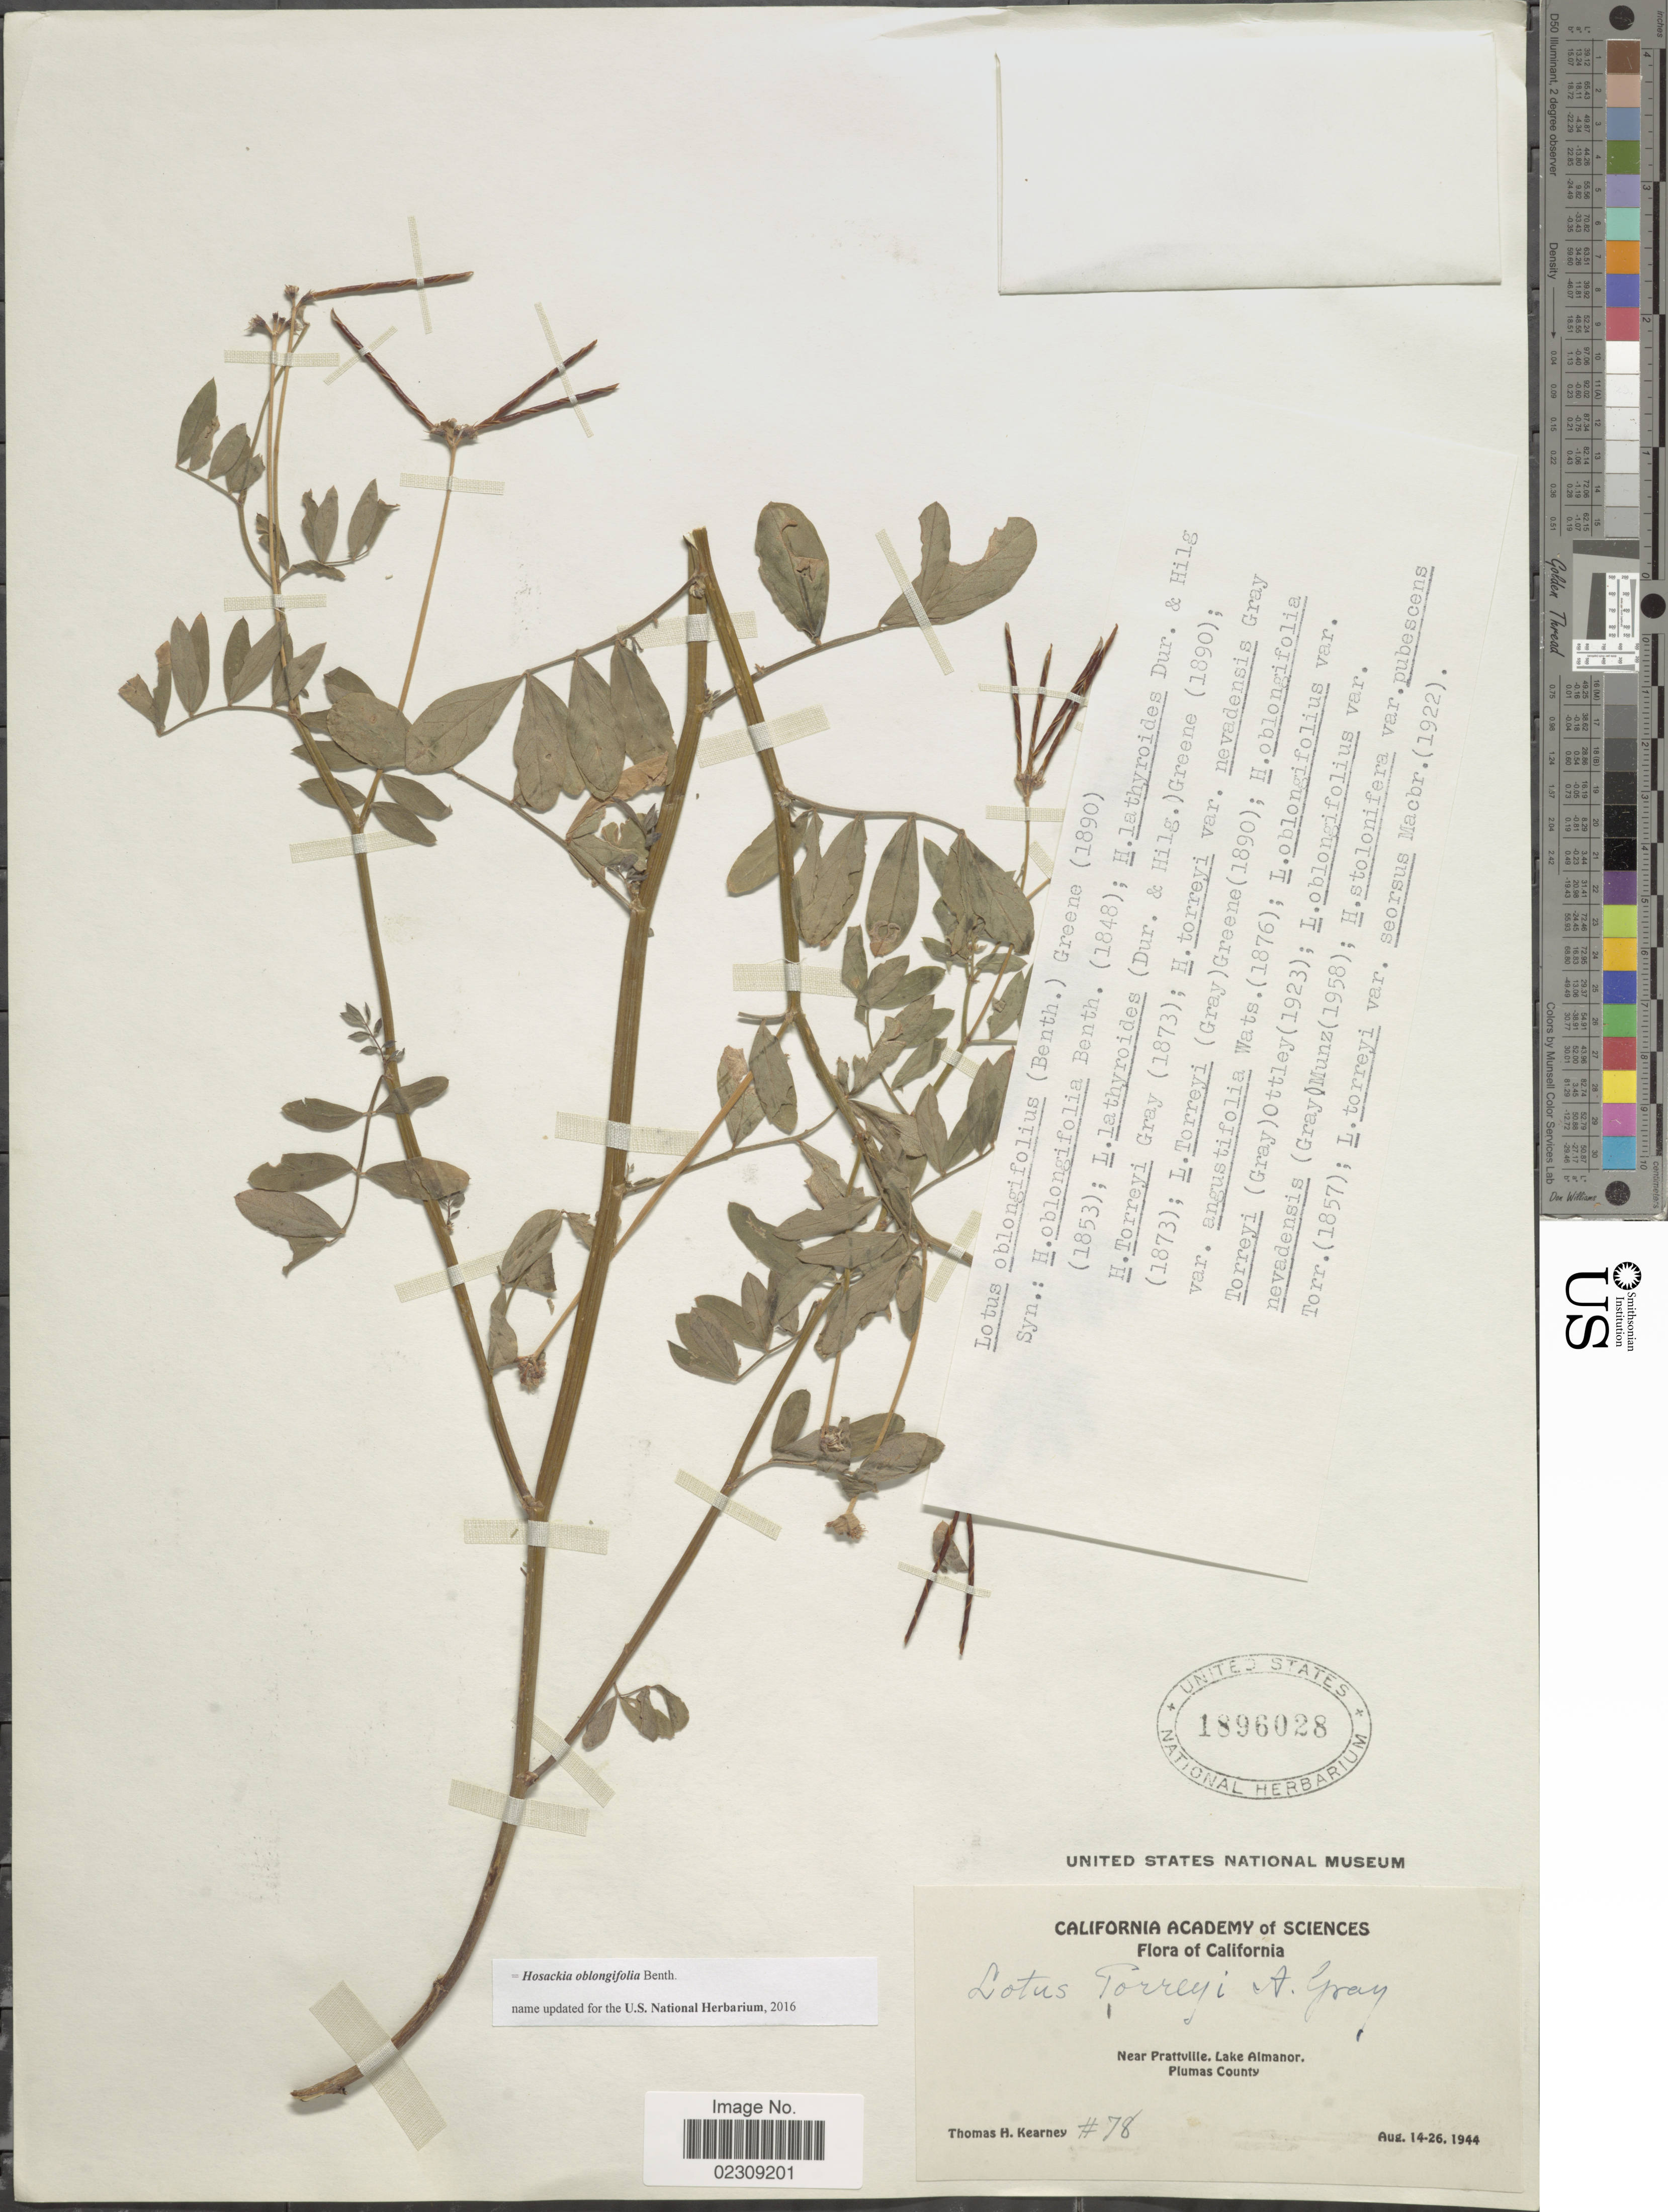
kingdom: Plantae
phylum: Tracheophyta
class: Magnoliopsida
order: Fabales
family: Fabaceae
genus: Hosackia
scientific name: Hosackia oblongifolia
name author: Benth.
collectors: T. H. Kearney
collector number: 78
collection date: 1944-08-14/1944-08-26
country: United States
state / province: California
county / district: Plumas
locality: Near Prattville, Lake Almanor, Plumas County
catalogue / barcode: US 1896028